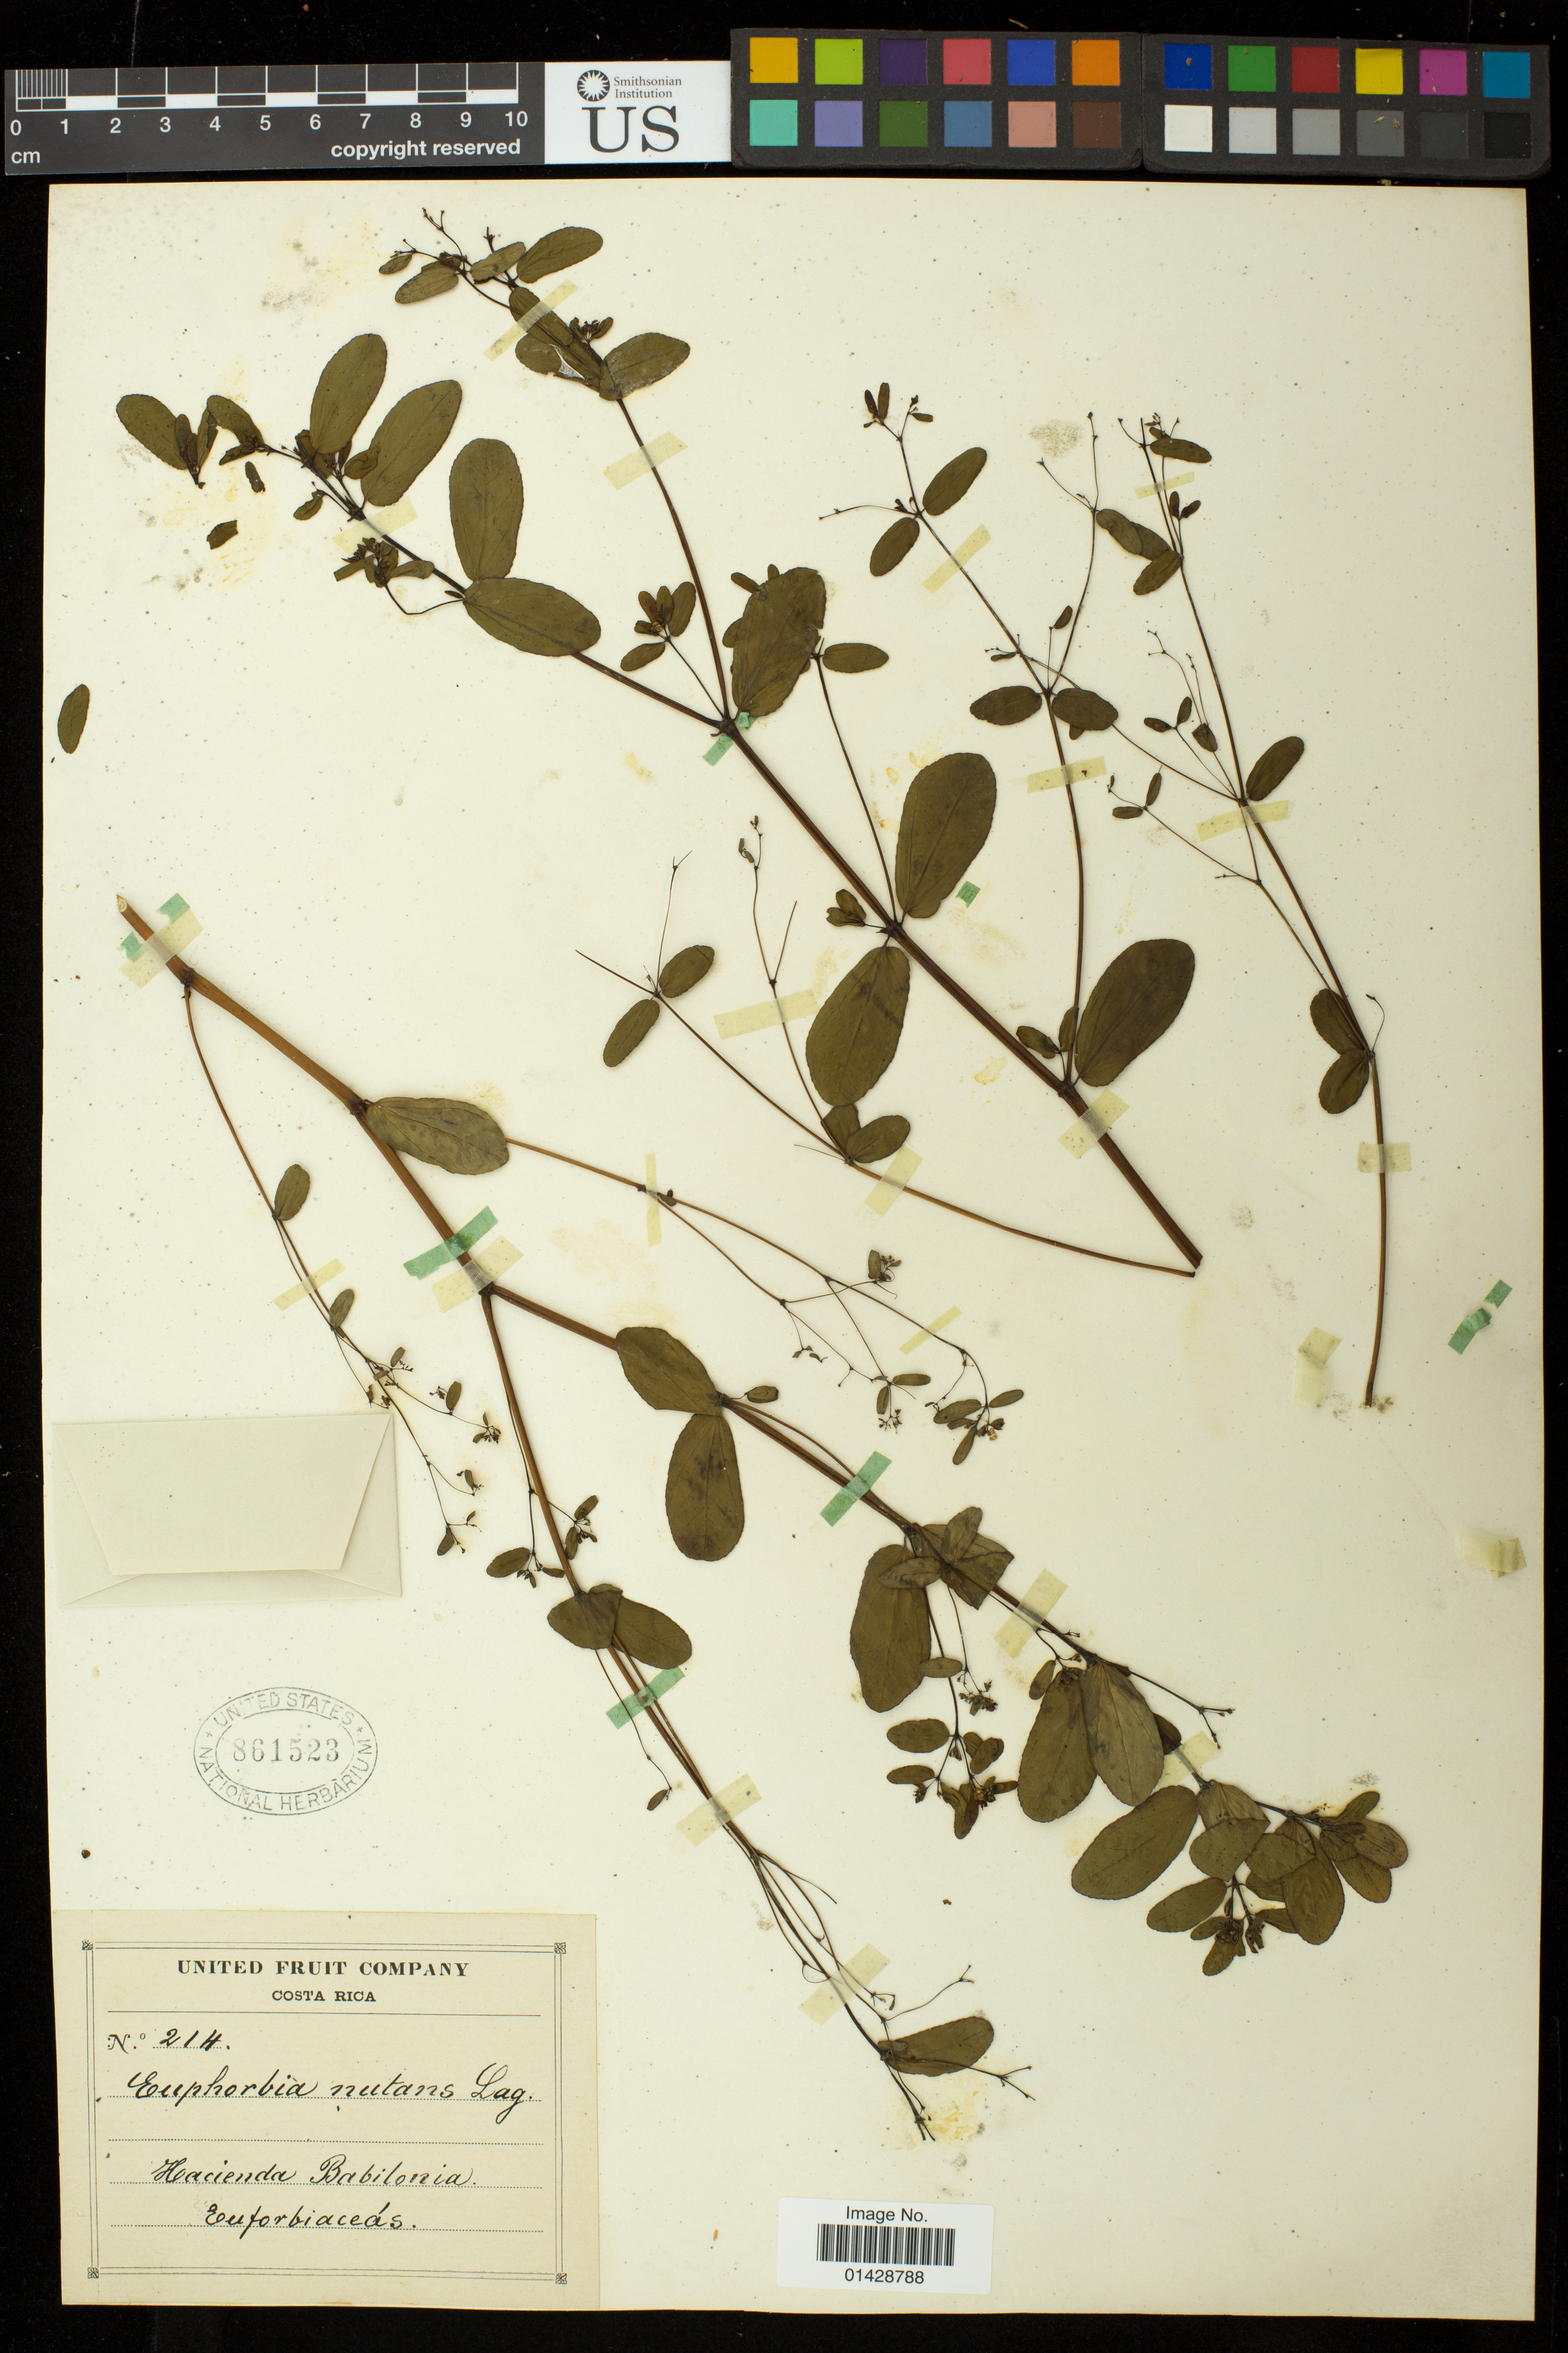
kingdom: Plantae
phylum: Tracheophyta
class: Magnoliopsida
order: Malpighiales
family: Euphorbiaceae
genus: Euphorbia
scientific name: Euphorbia maculata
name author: L.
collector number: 214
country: Costa Rica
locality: Hacienda Babilonia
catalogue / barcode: US 861523